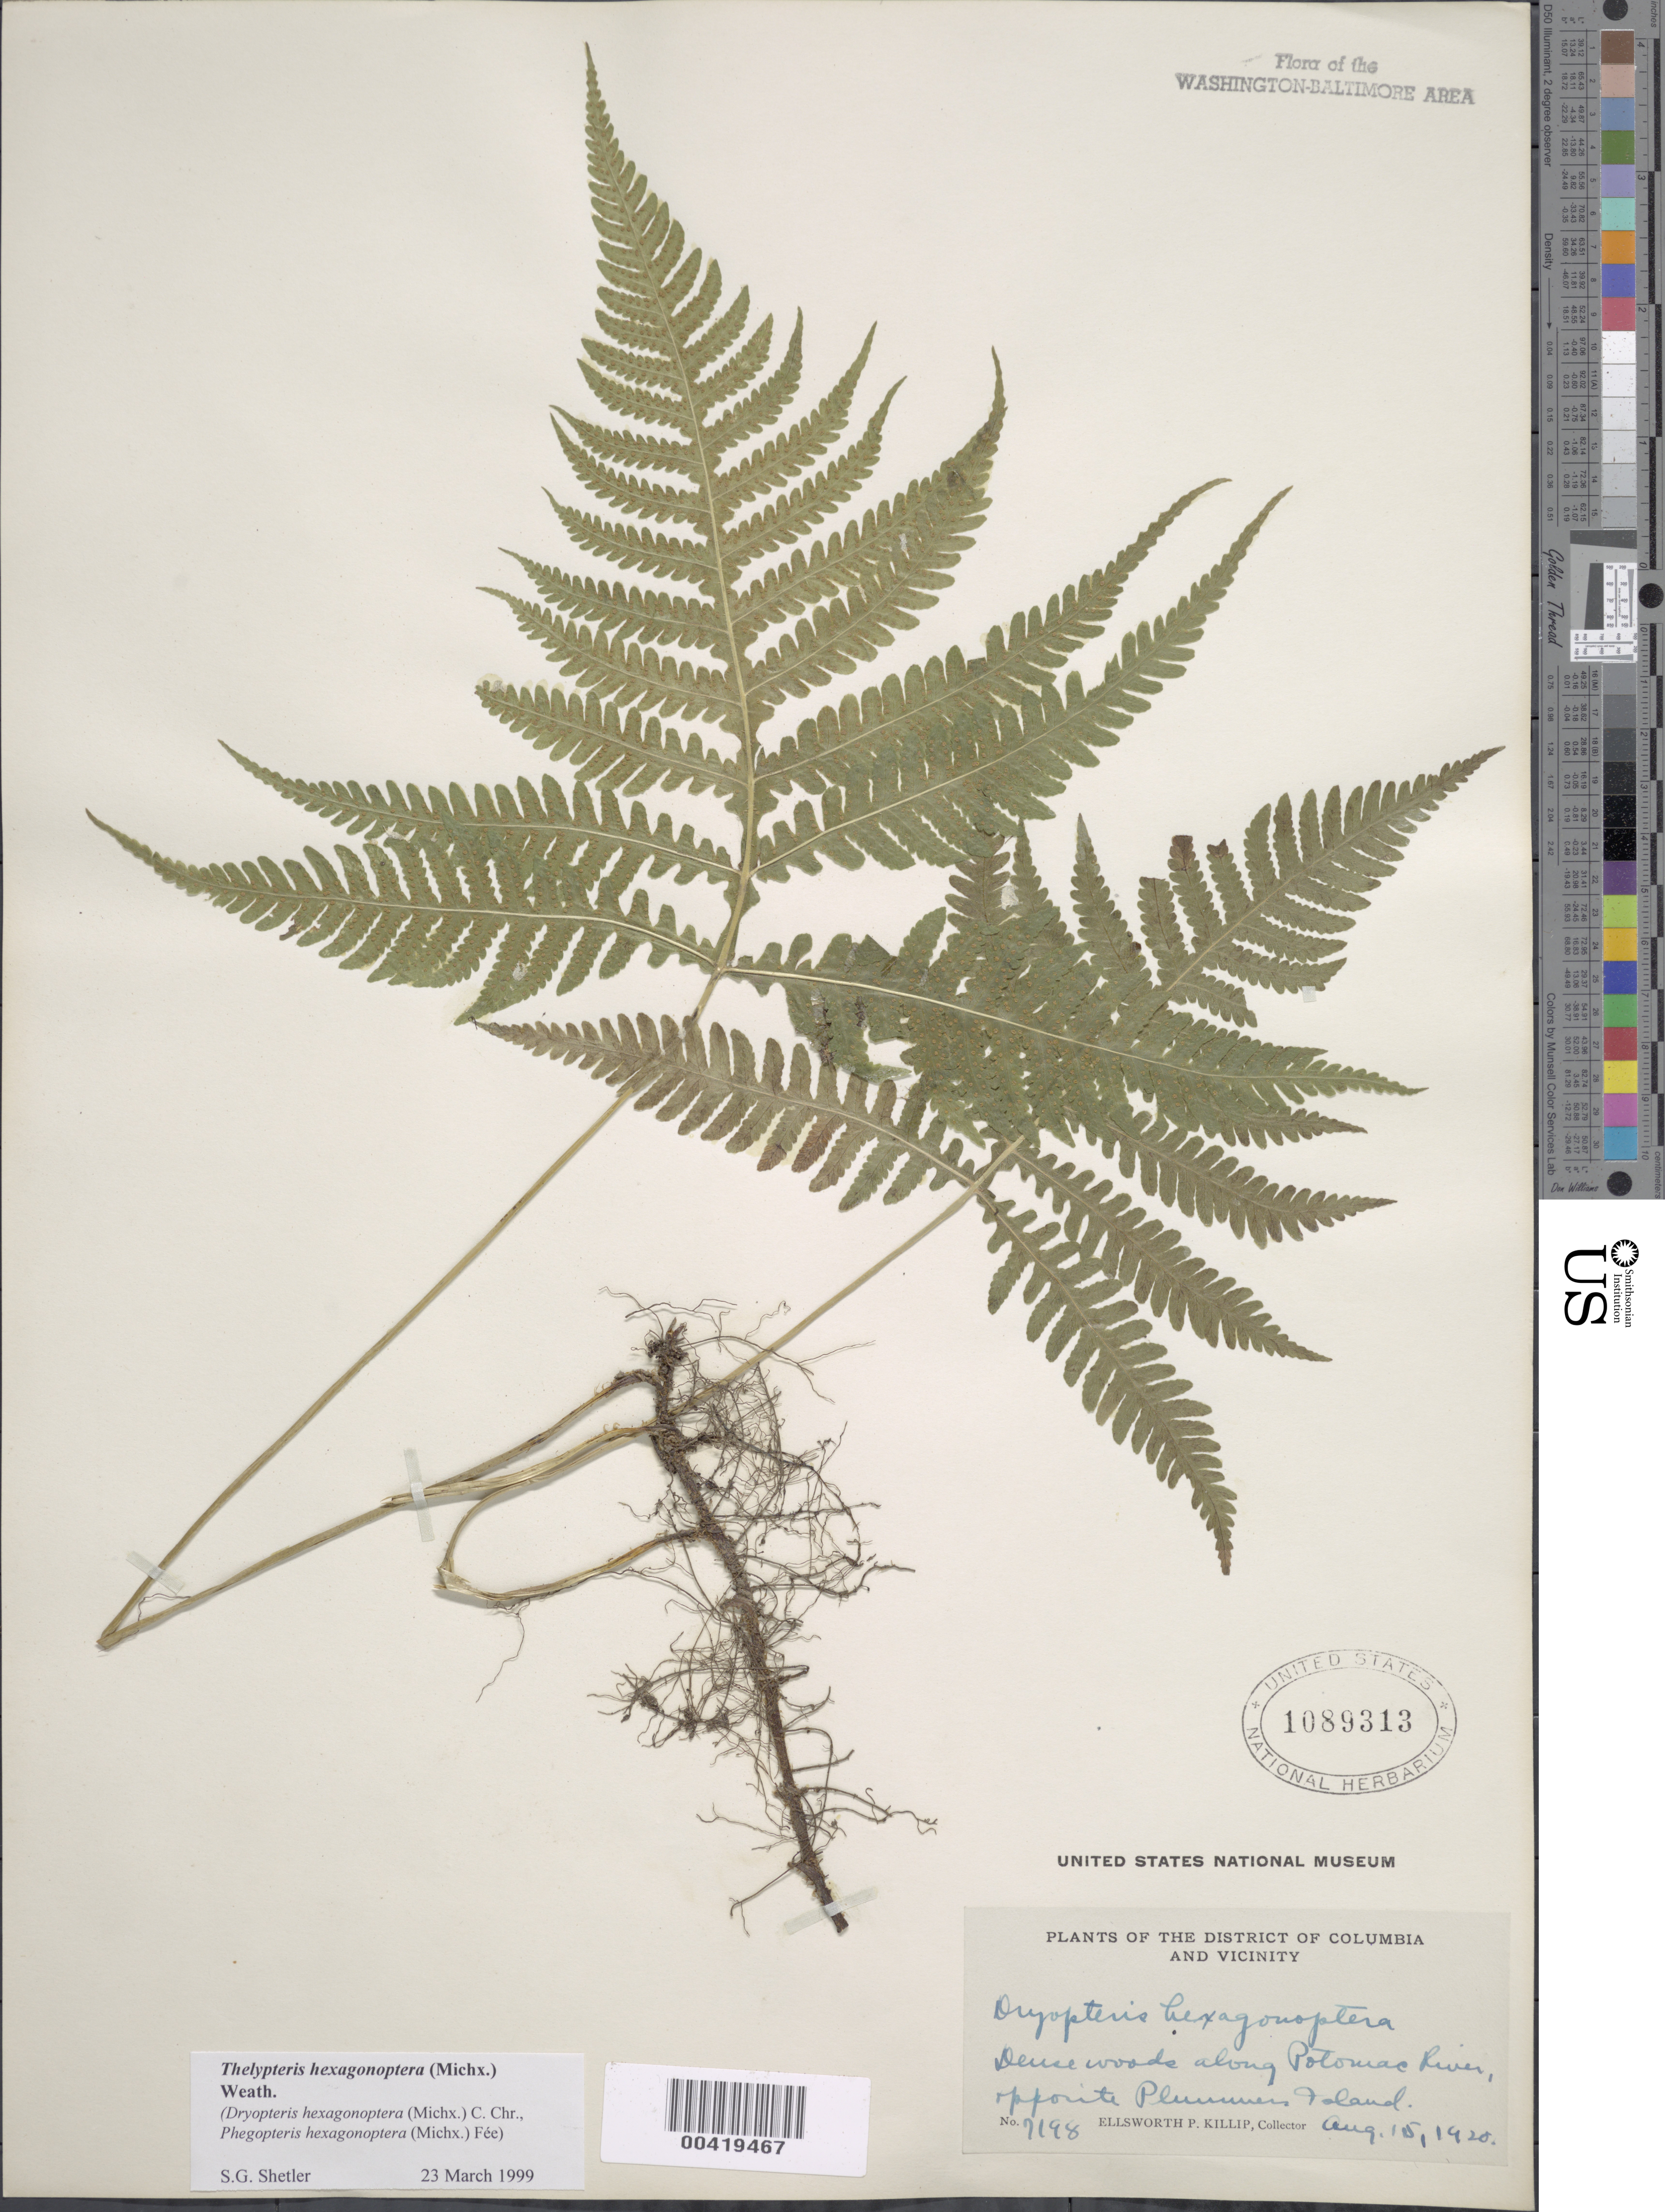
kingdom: Plantae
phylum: Tracheophyta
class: Polypodiopsida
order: Polypodiales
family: Thelypteridaceae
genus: Phegopteris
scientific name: Phegopteris hexagonoptera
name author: (Michx.) Fée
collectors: E. P. Killip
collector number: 7198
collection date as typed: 15 Aug 1920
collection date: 1920-08-15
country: United States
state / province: Virginia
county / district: Fairfax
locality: Potomac River banks, opposite Plummers Island C. & O. Canal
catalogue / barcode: US 1089313